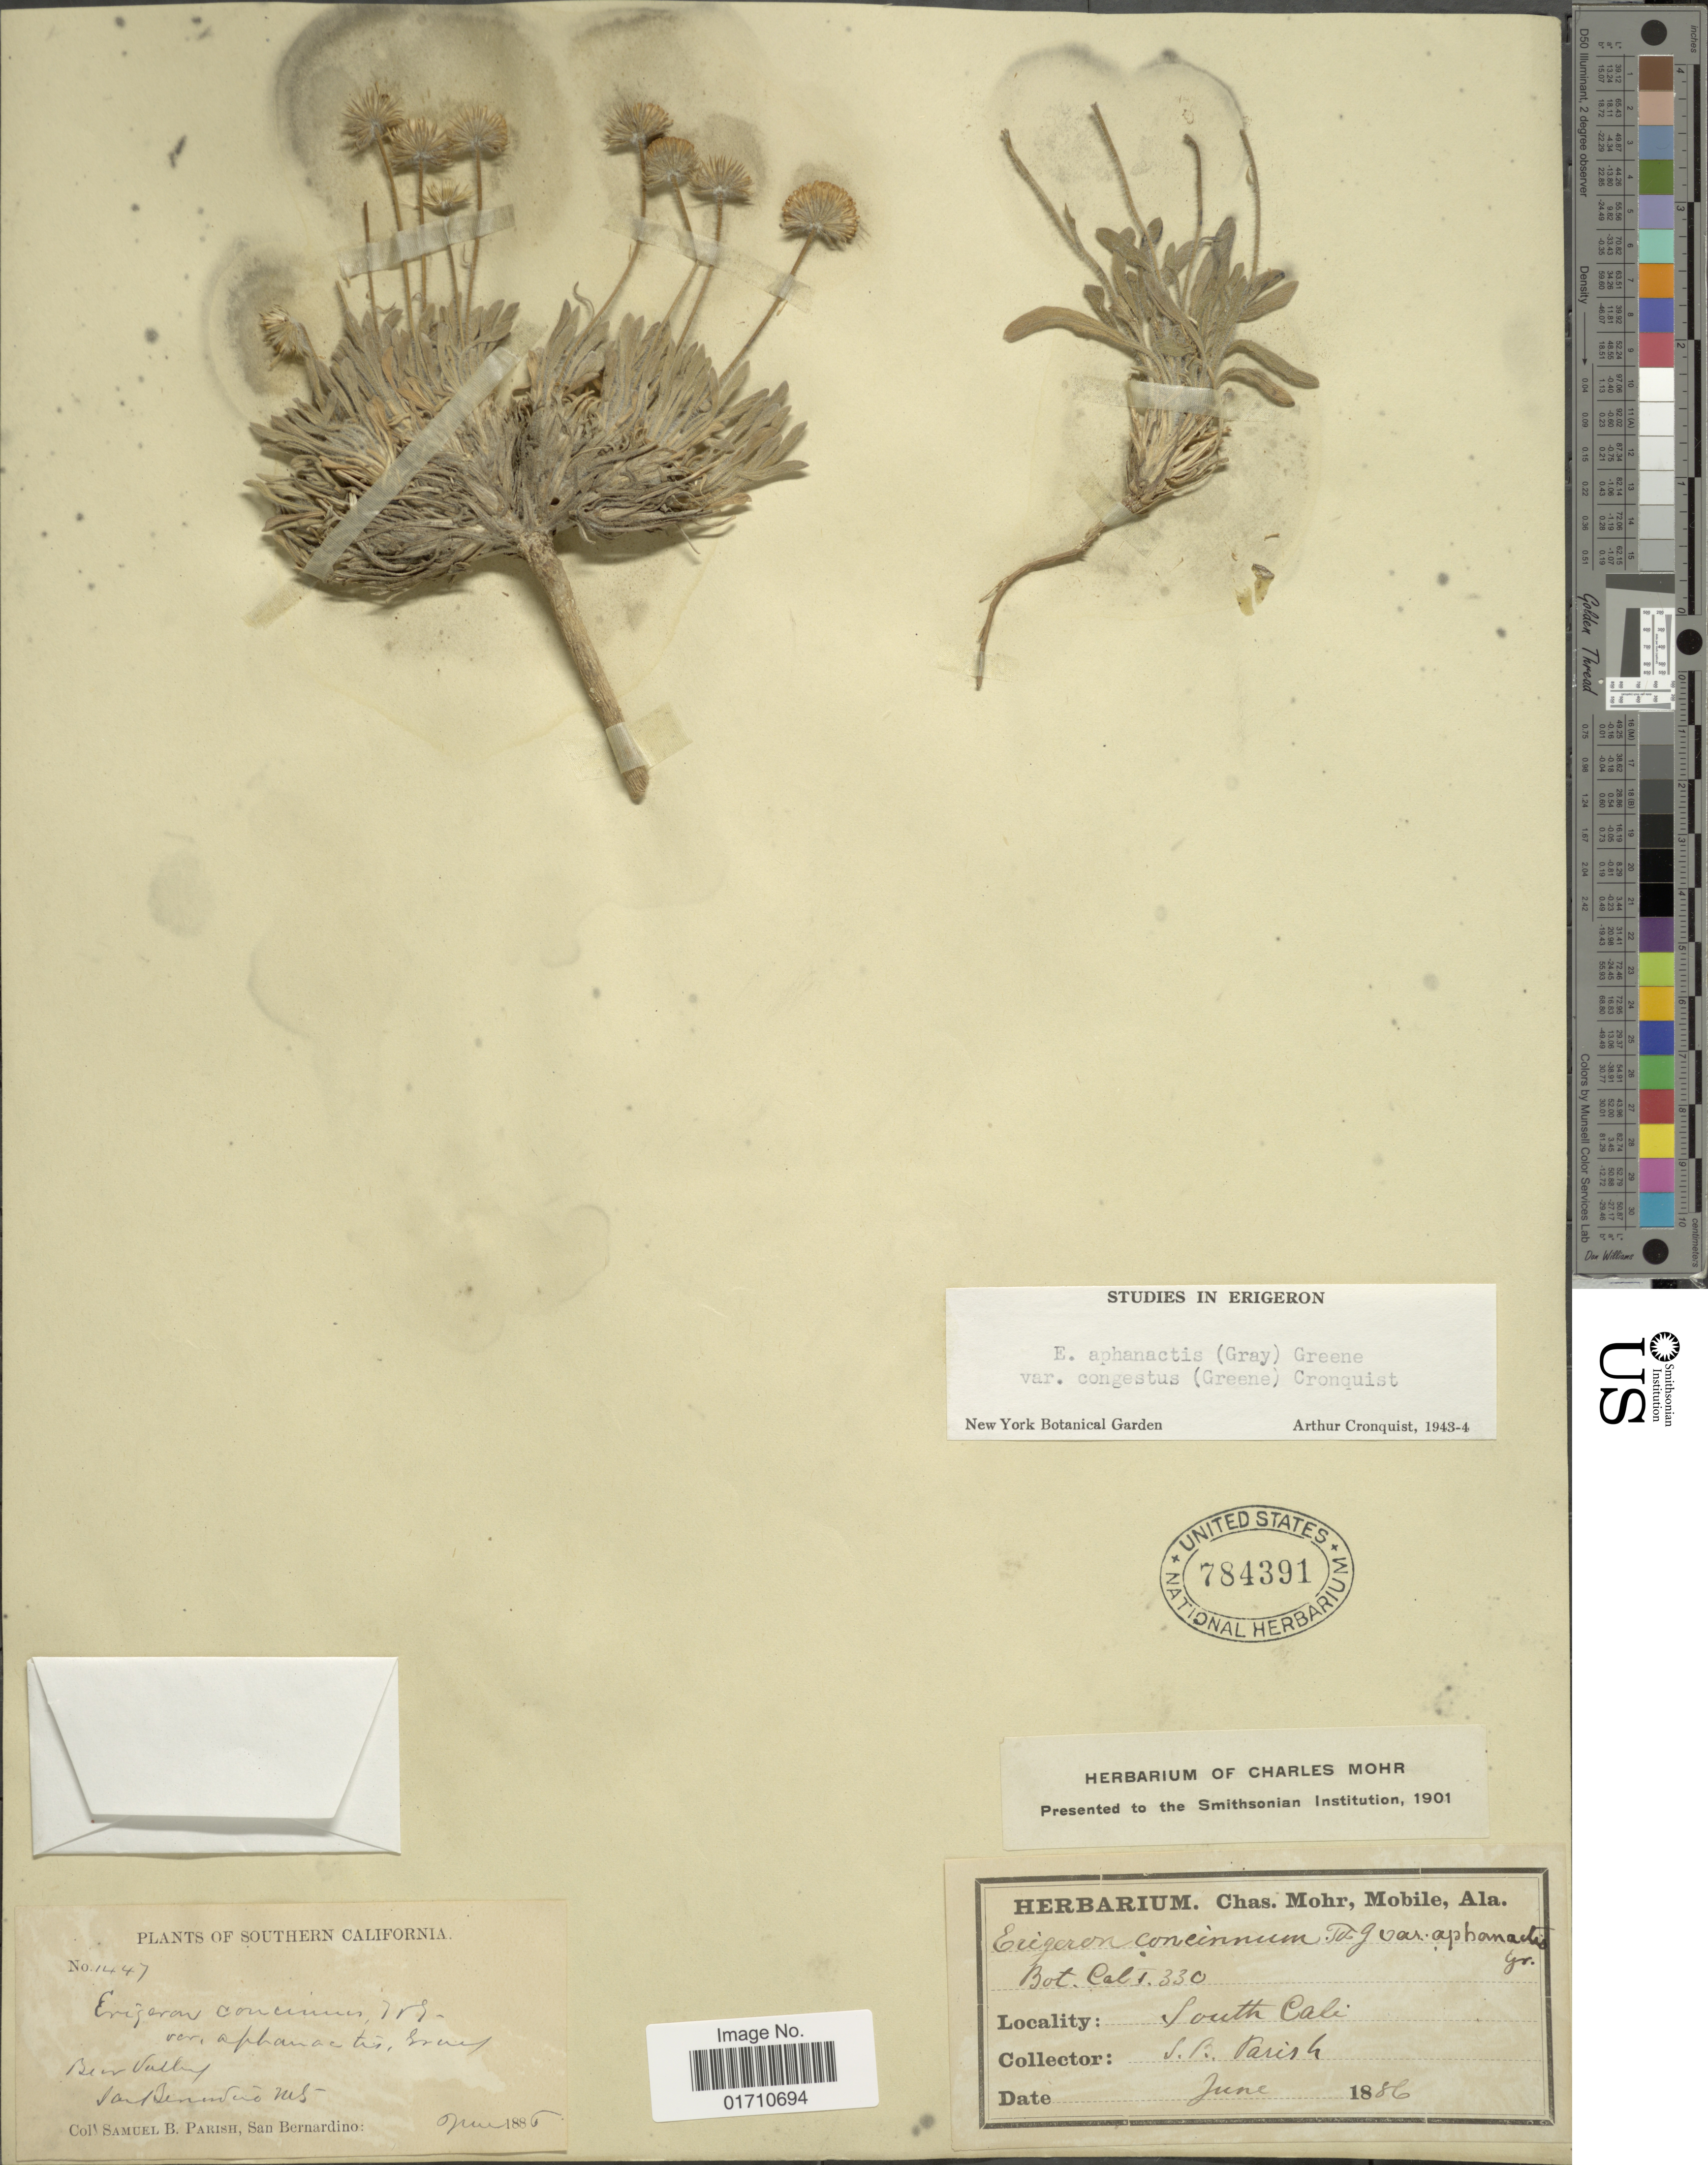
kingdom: Plantae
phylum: Tracheophyta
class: Magnoliopsida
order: Asterales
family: Asteraceae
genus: Erigeron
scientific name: Erigeron aphanactis var. congestus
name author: (Greene) Cronq.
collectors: S. B. Parish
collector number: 1447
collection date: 1886-06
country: United States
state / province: California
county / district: San Bernardino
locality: Southern California, Bear Valley, San Bernardino Mts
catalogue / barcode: US 784391